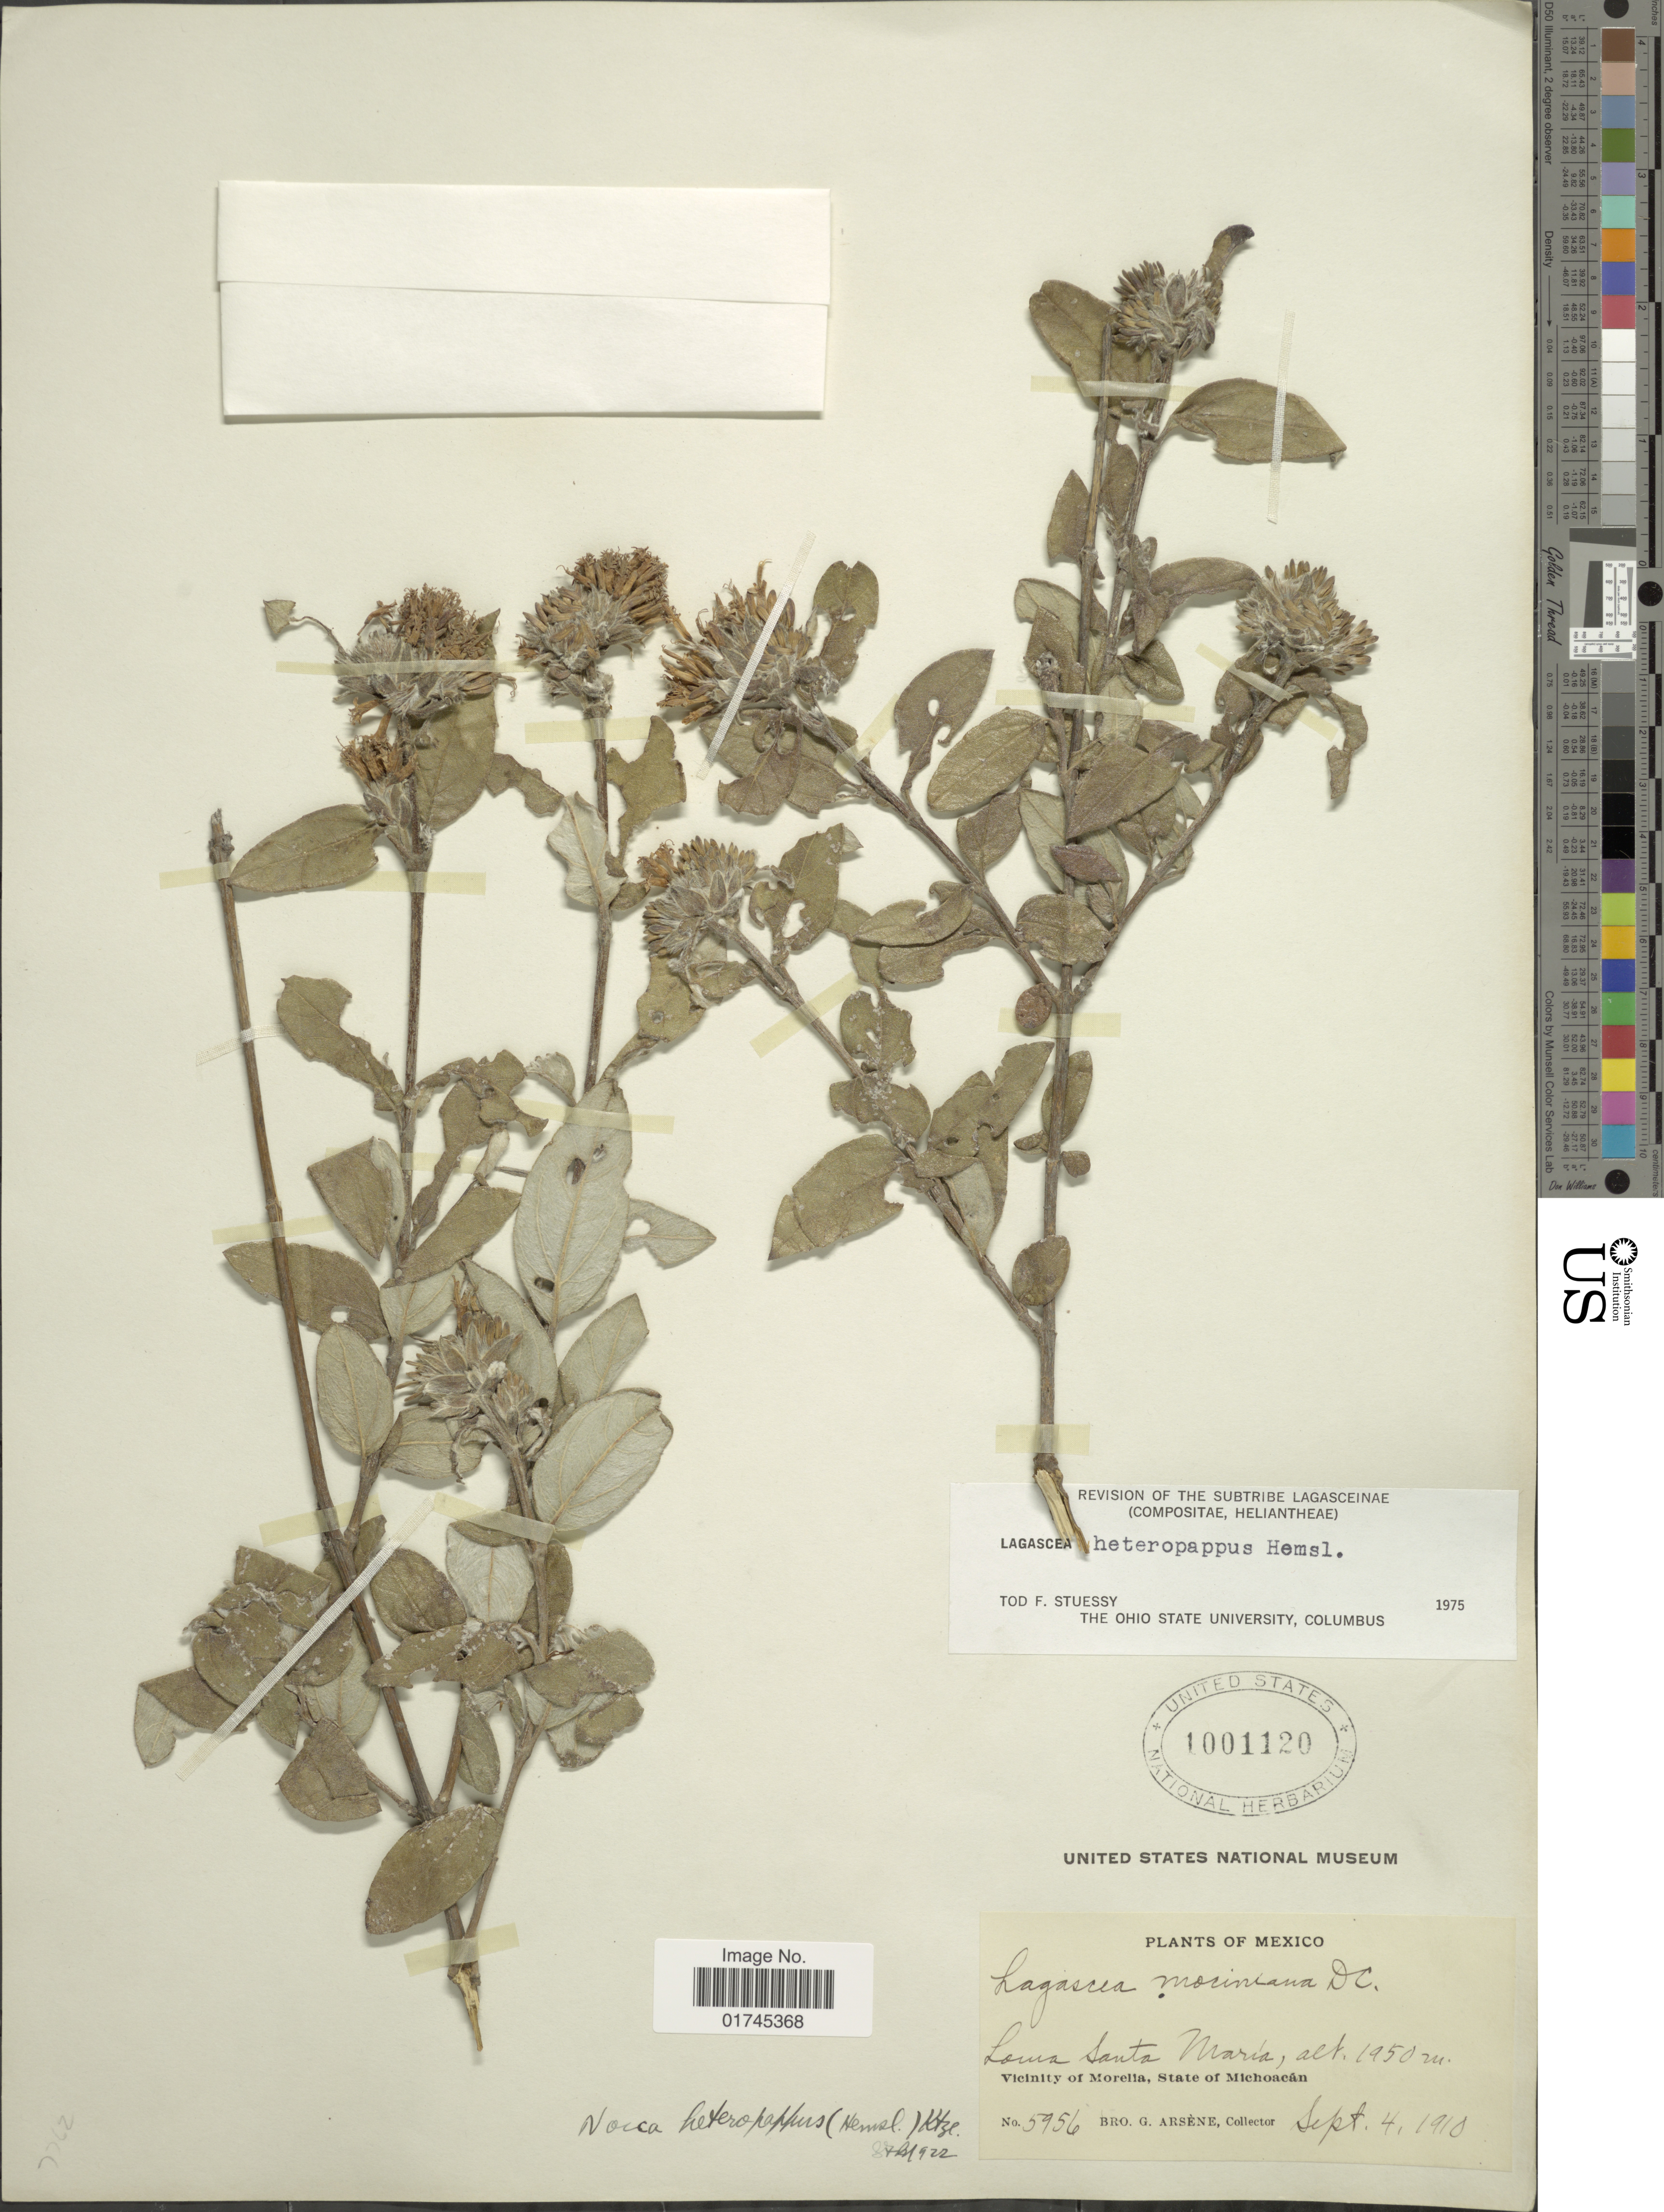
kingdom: Plantae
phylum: Tracheophyta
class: Magnoliopsida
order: Asterales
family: Asteraceae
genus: Lagascea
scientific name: Lagascea heteropappus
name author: Hemsl.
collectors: Bro. G. Arsène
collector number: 5956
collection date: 1910-09-04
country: Mexico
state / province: Michoacán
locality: Lower Santa María, vicinity of Morelia.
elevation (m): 1950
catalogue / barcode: US 1001120